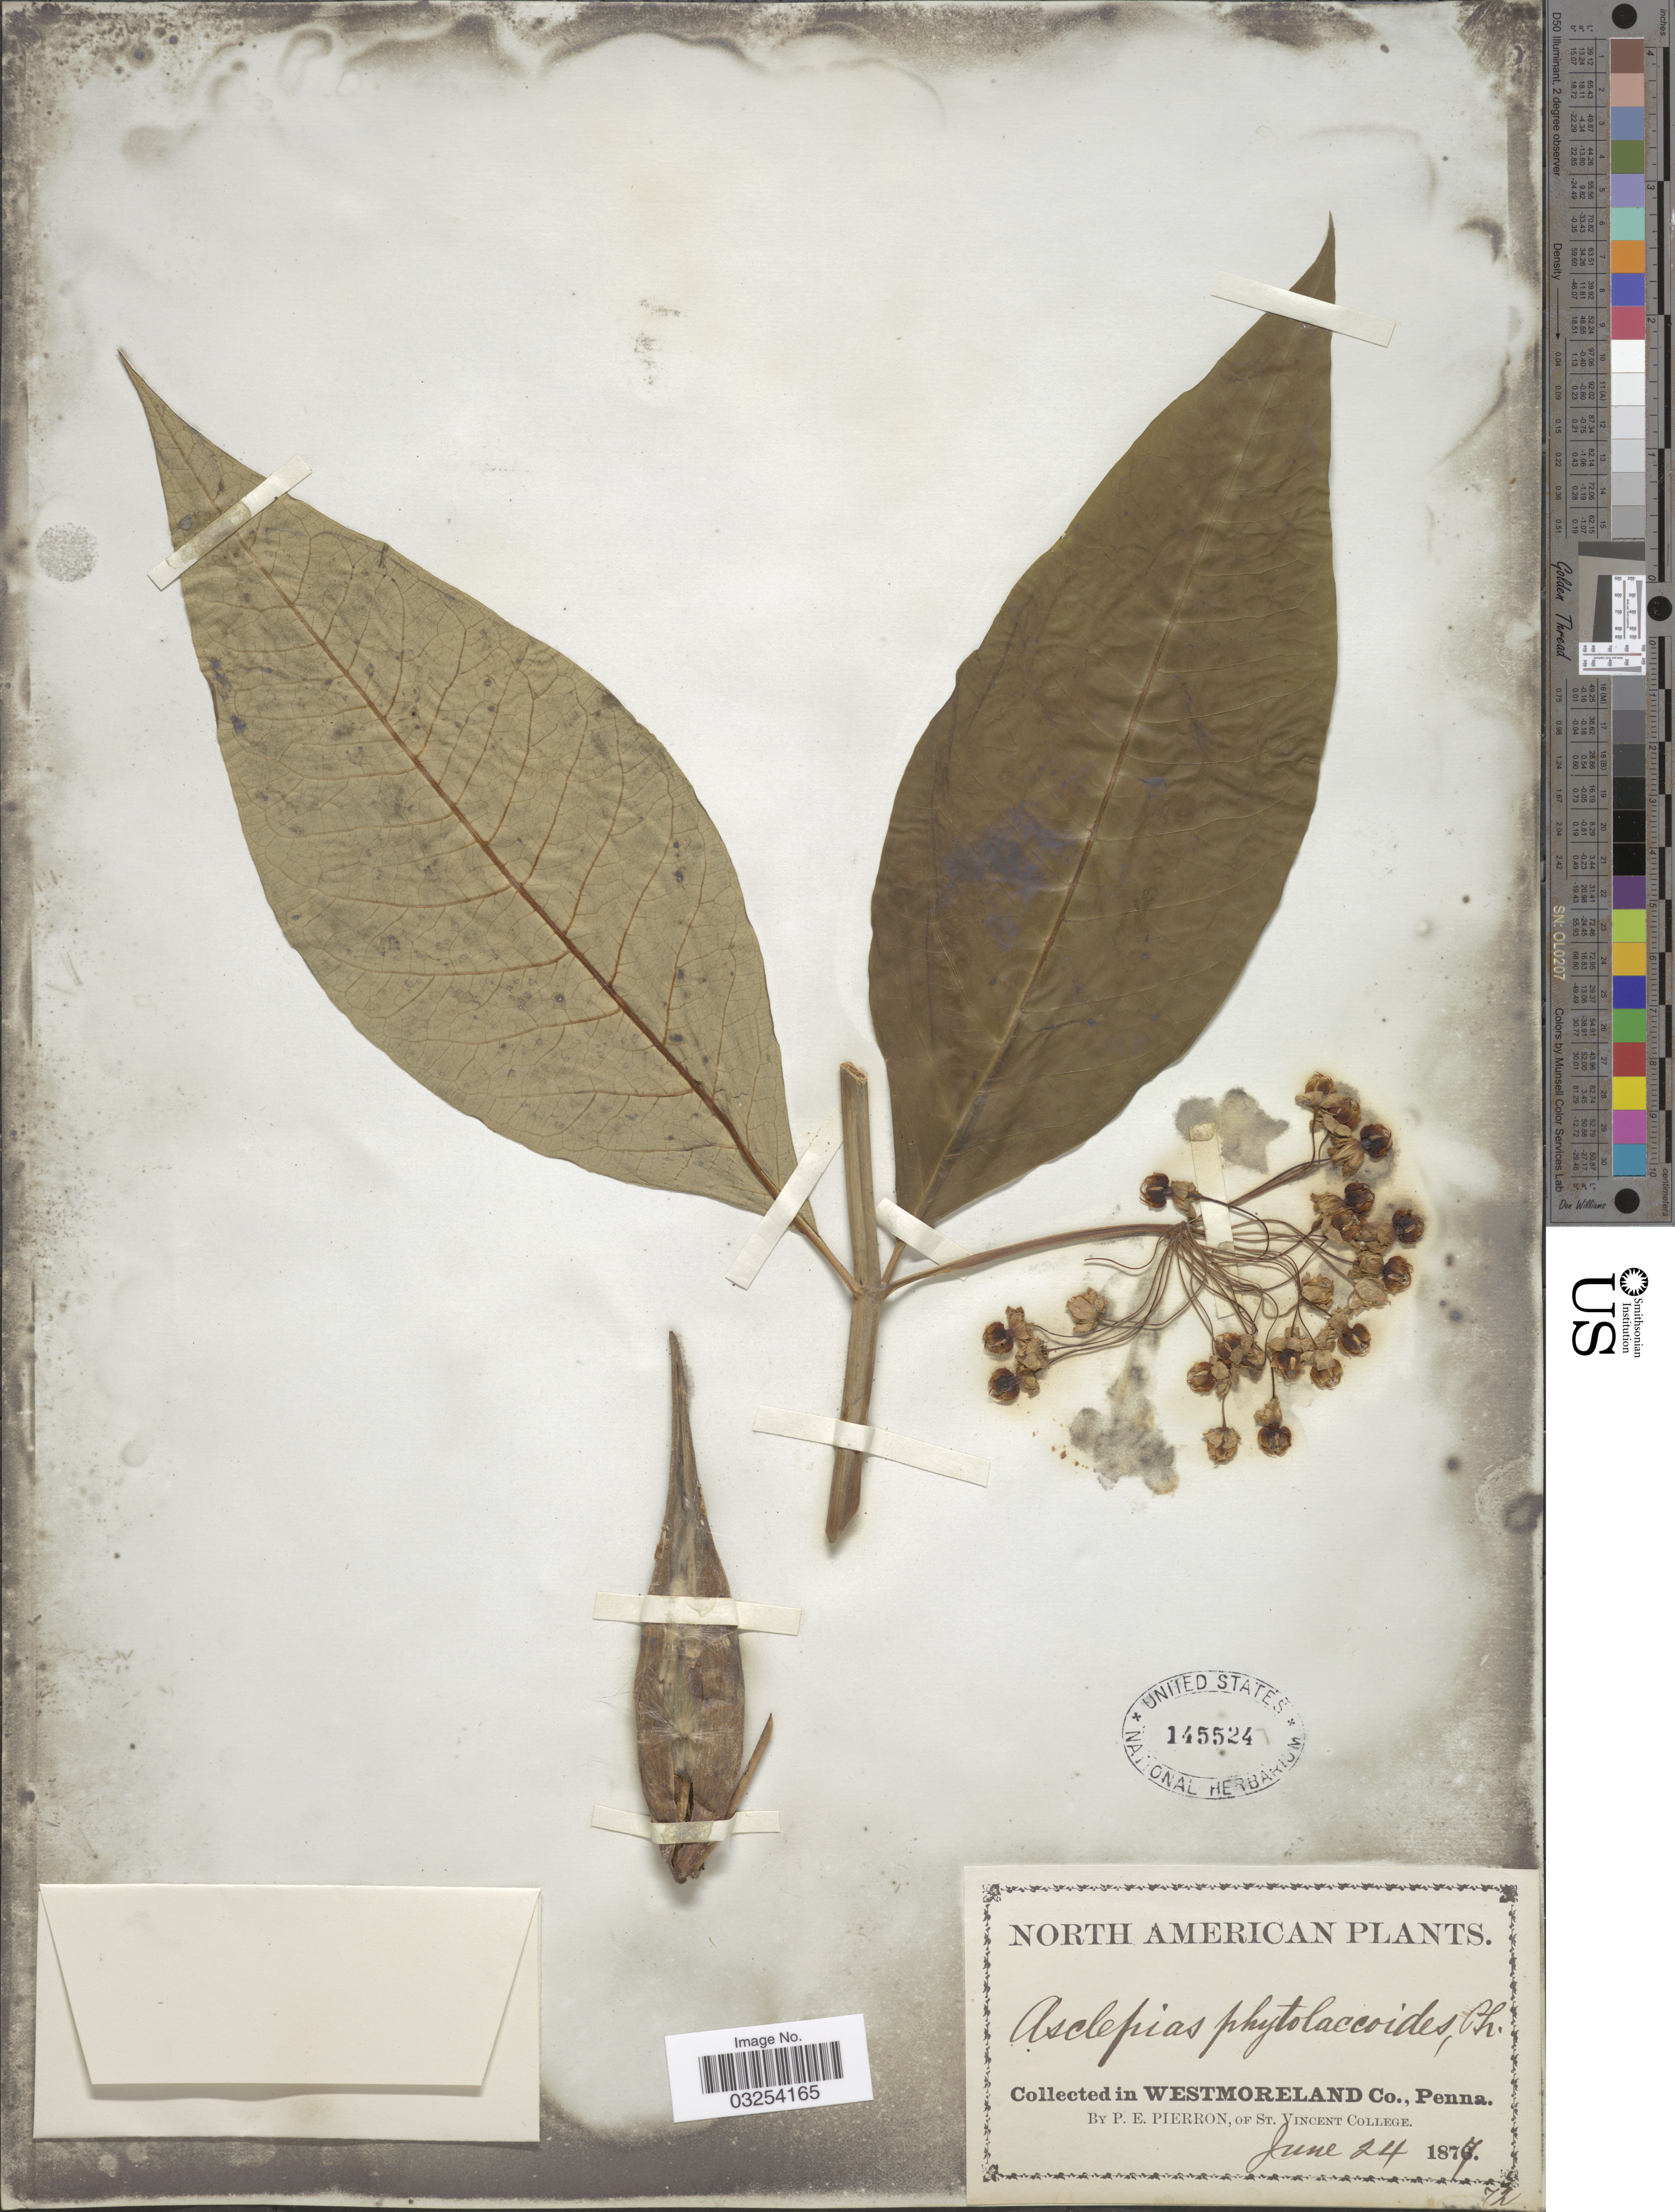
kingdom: Plantae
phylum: Tracheophyta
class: Magnoliopsida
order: Gentianales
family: Apocynaceae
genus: Asclepias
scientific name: Asclepias exaltata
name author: Muhl.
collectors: P. Pierron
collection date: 1877-06-24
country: United States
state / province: Pennsylvania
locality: Westmoreland Co.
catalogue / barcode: US 145524